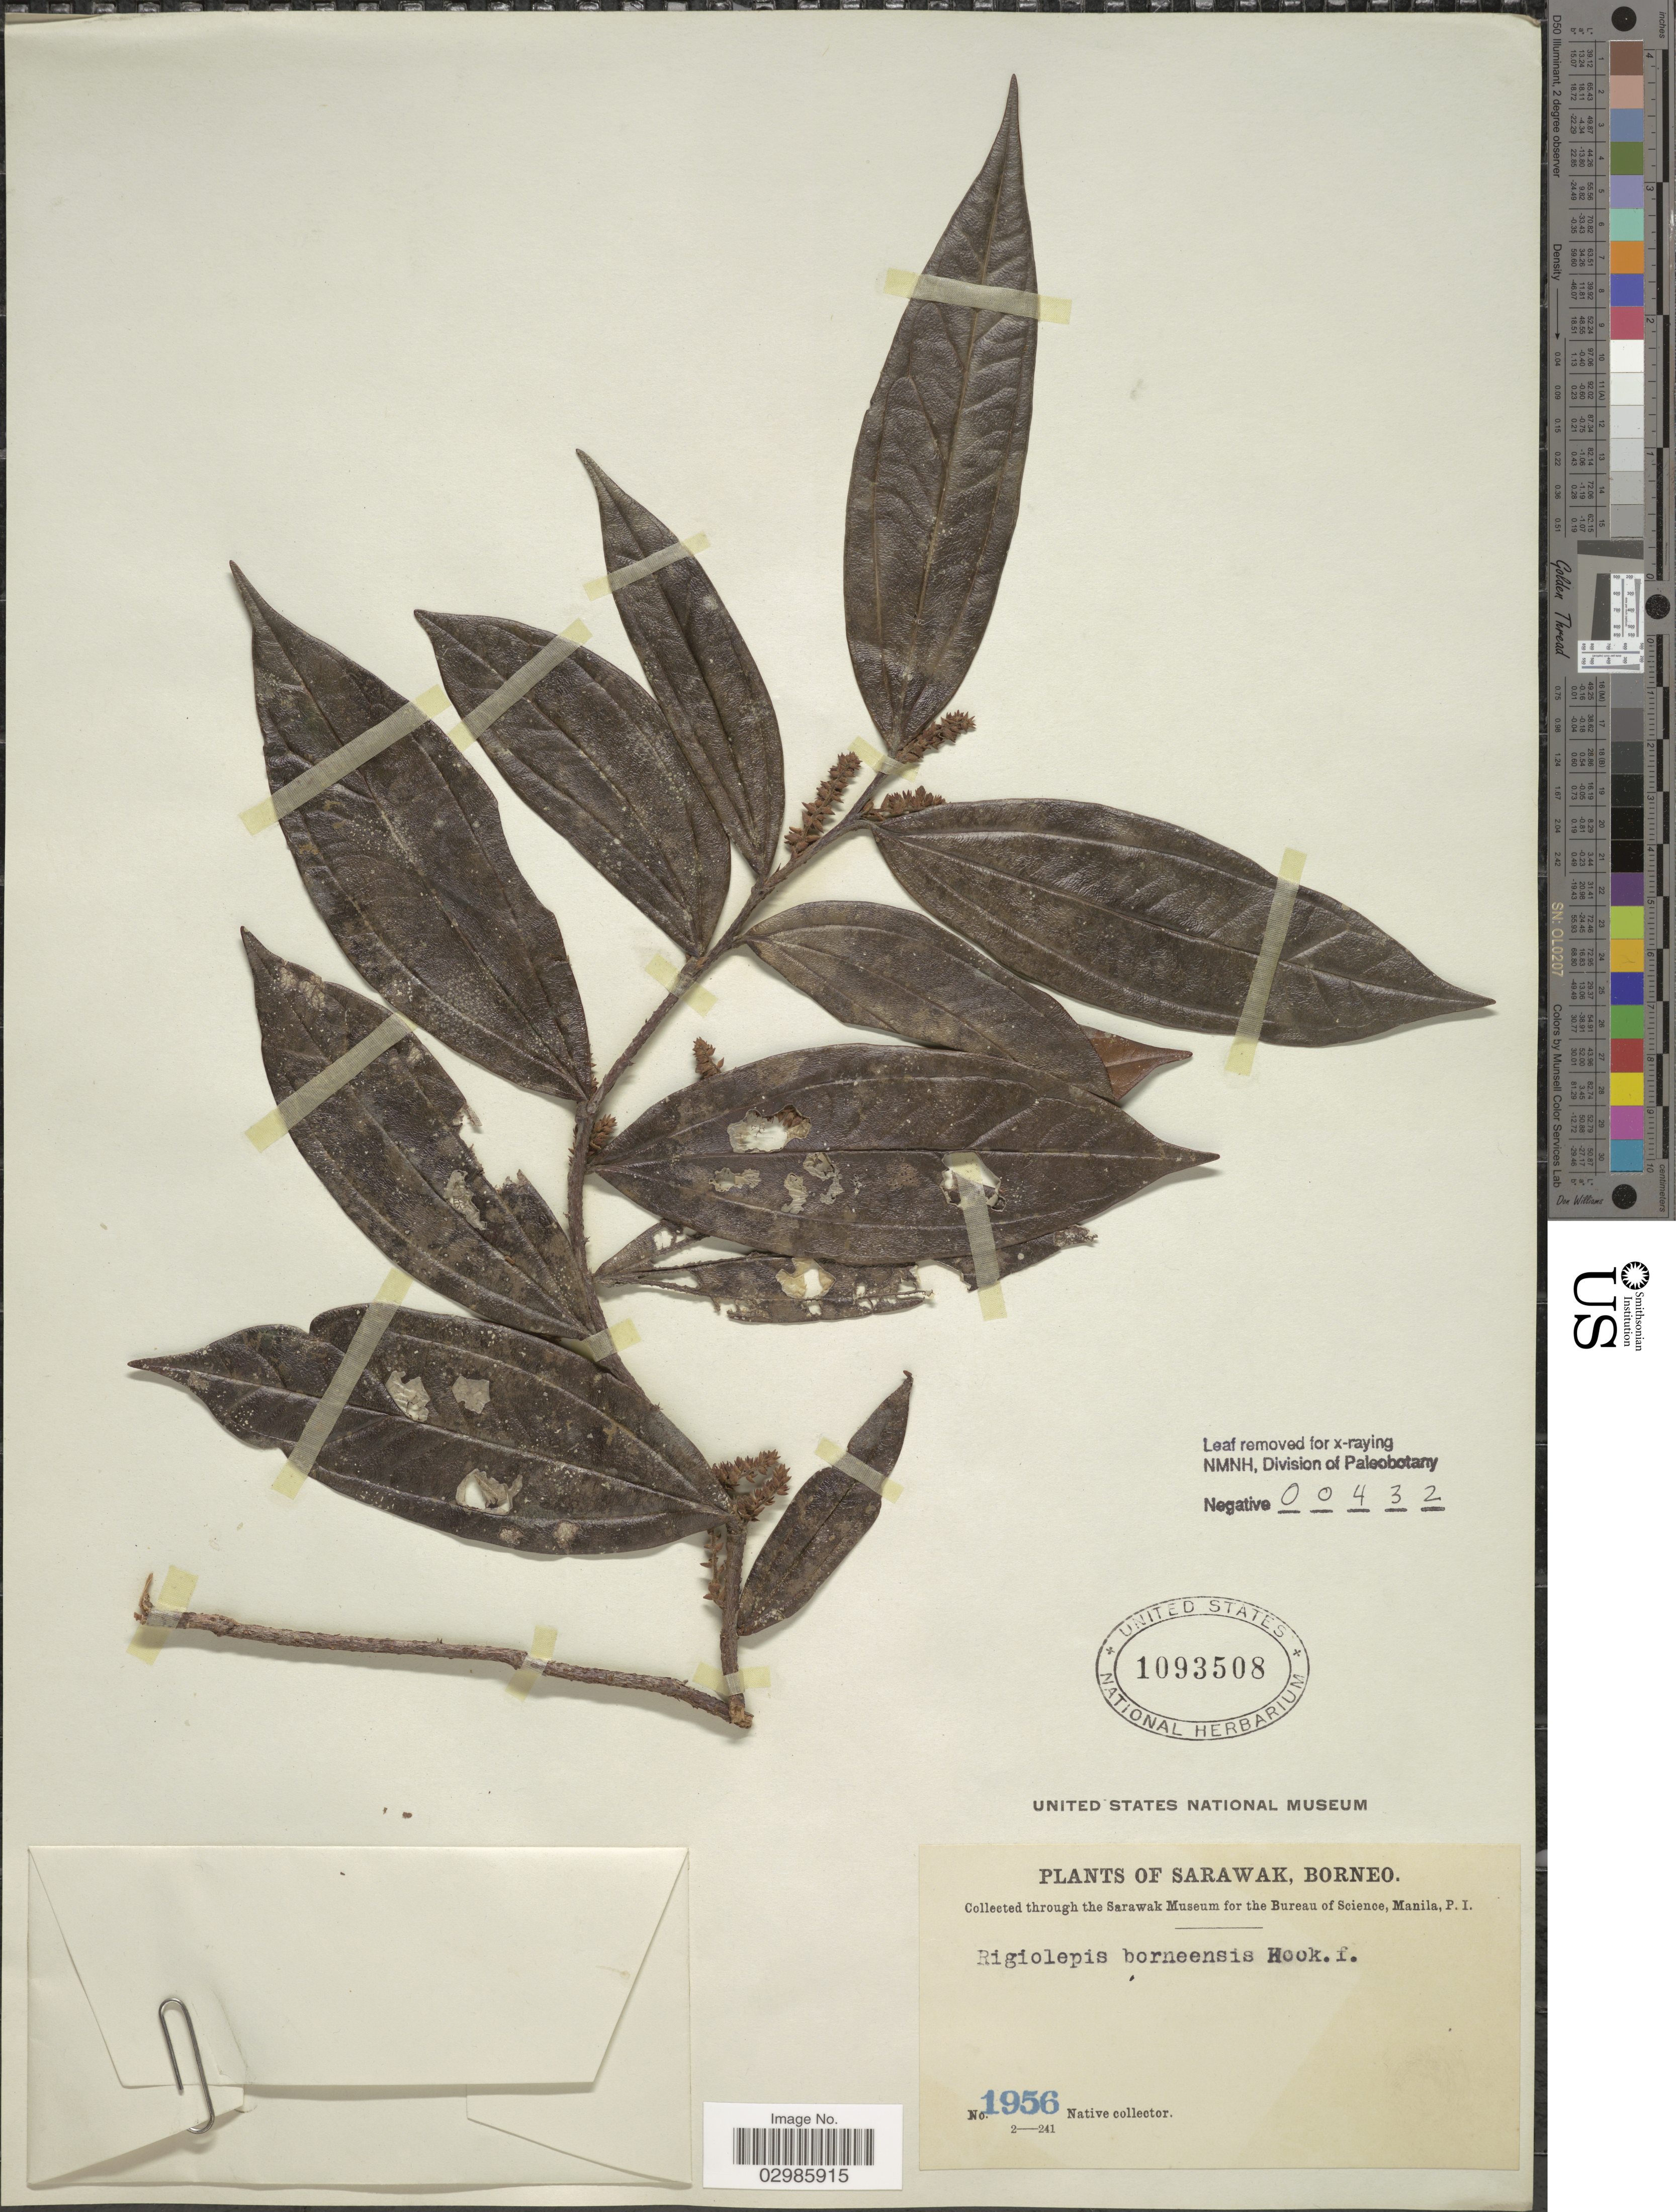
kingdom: Plantae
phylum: Tracheophyta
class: Magnoliopsida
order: Ericales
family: Ericaceae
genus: Rigiolepis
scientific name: Rigiolepis borneensis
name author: Hook. f.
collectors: Native collector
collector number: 1956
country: Malaysia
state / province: Sarawak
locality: Borneo.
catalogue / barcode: US 1093508